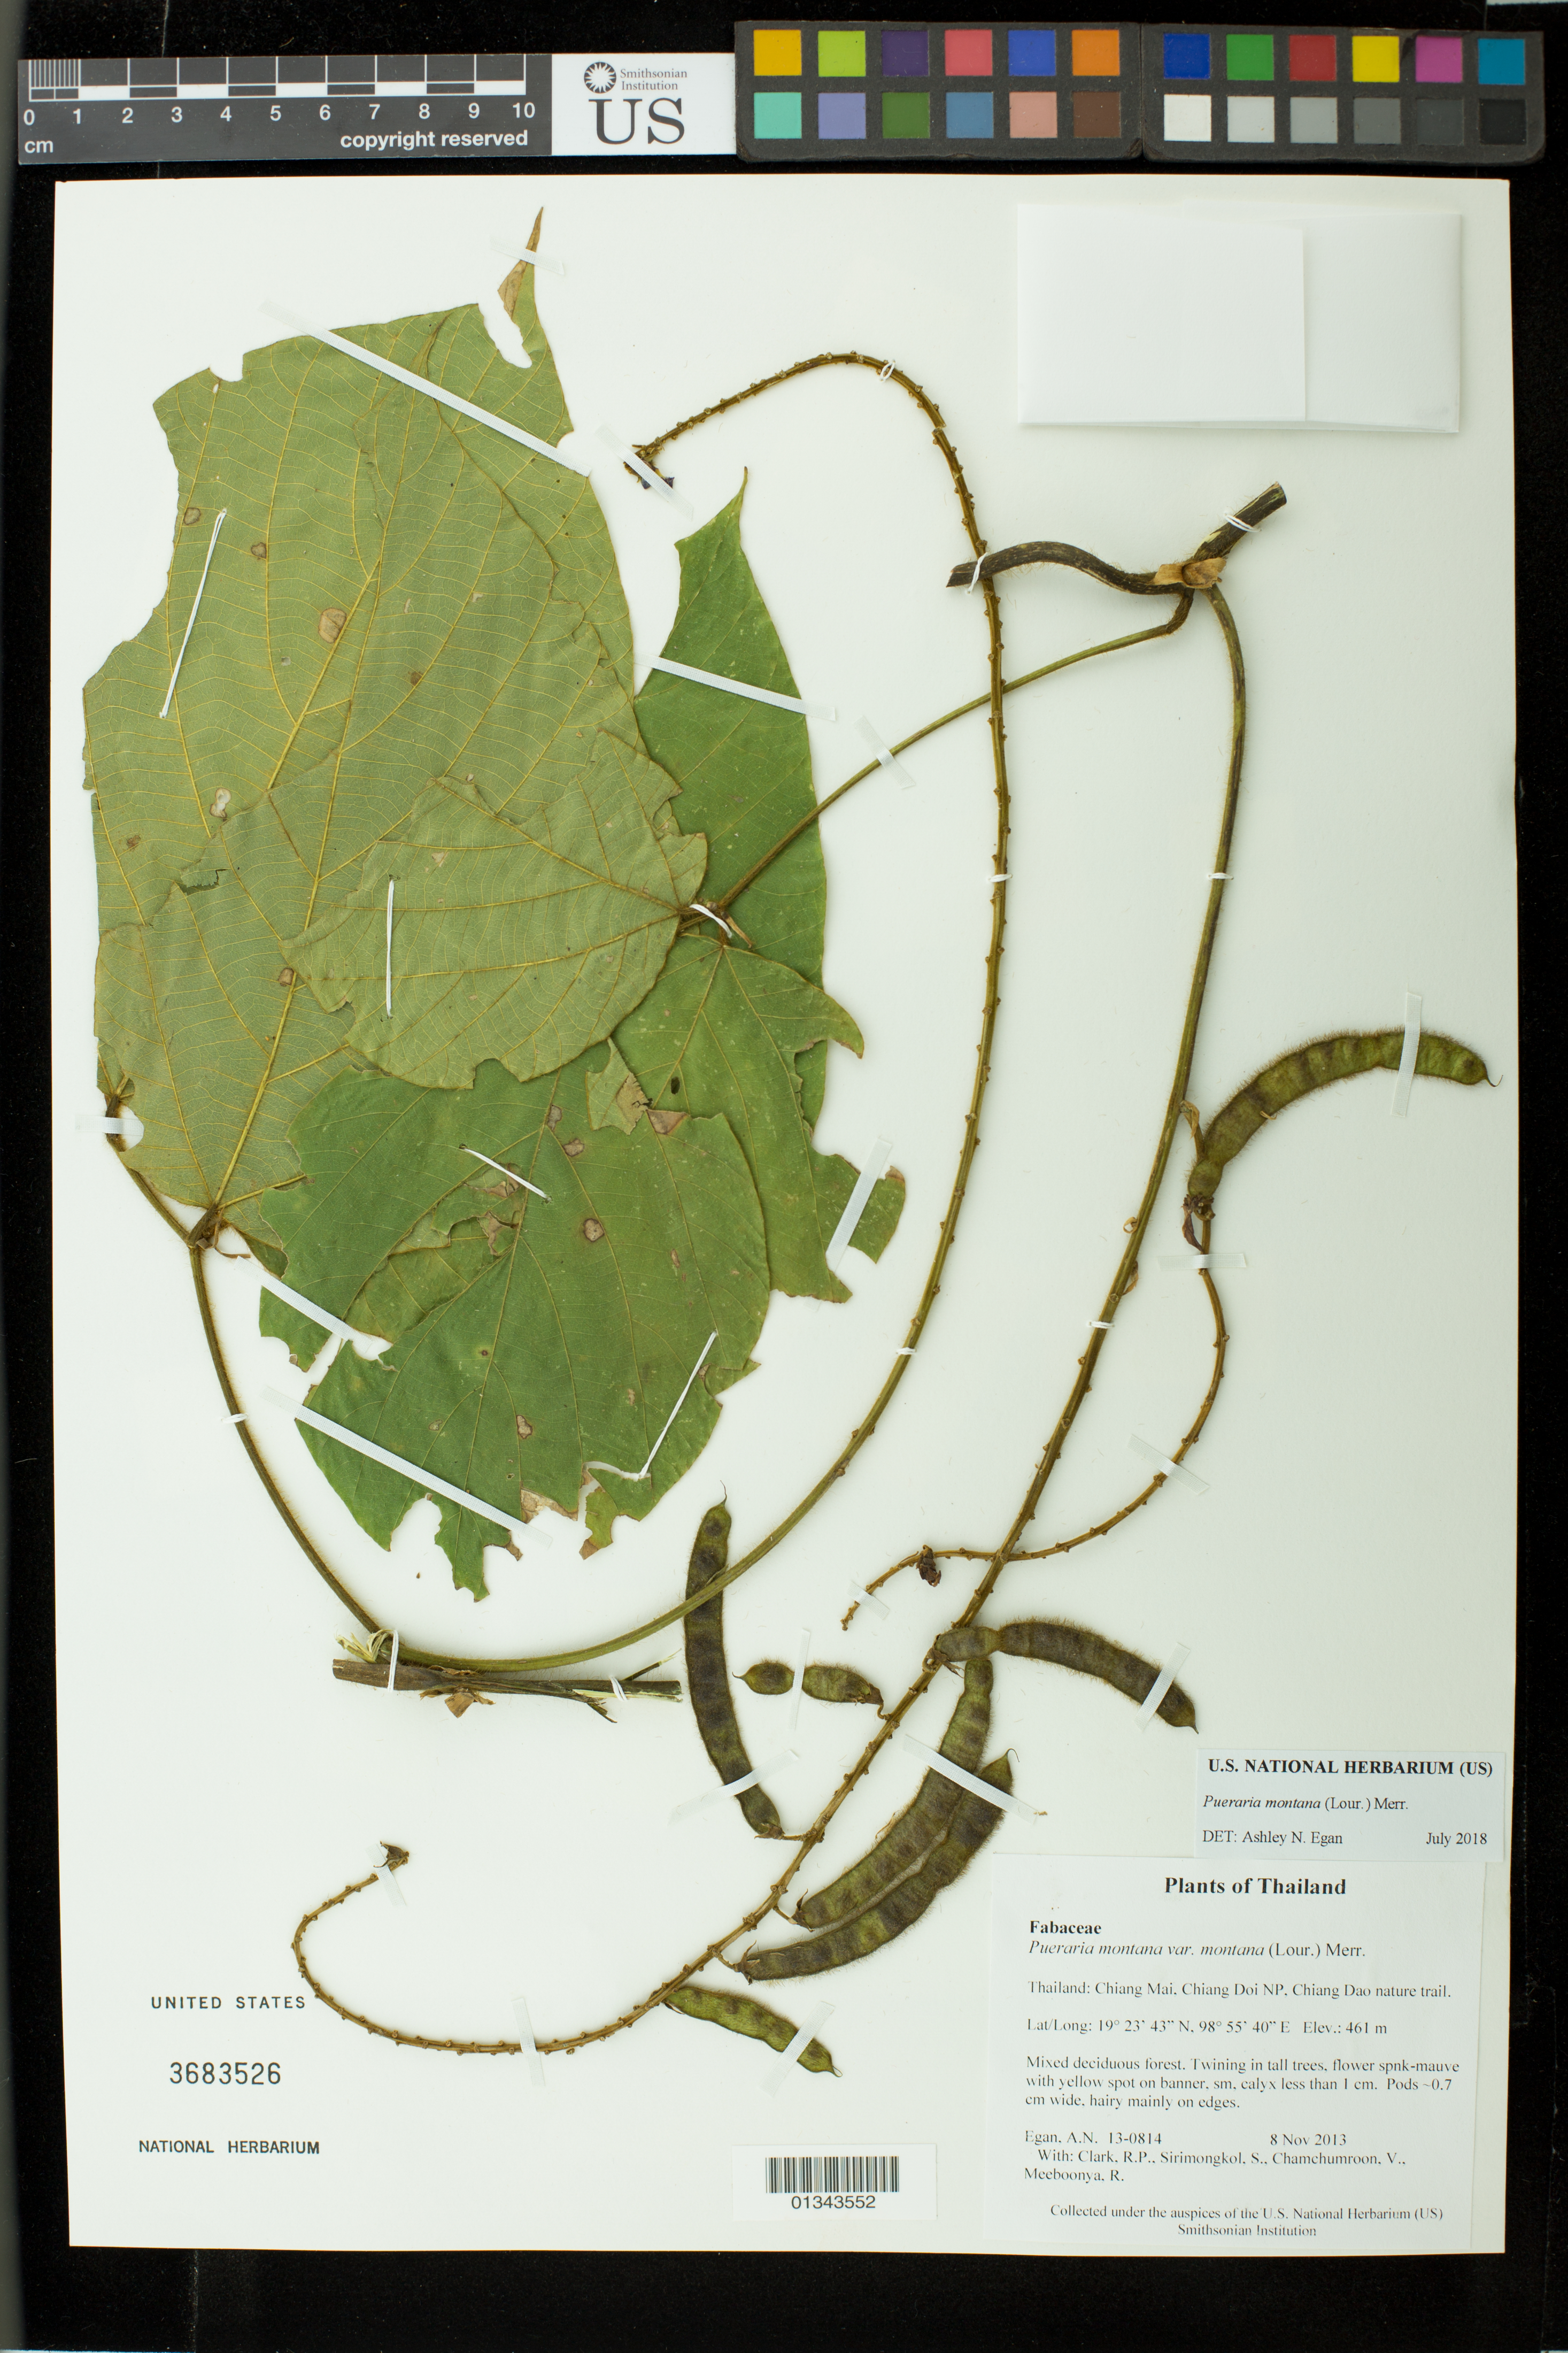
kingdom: Plantae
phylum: Tracheophyta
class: Magnoliopsida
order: Fabales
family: Fabaceae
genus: Pueraria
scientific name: Pueraria montana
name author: (Lour.) Merr.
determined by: Egan, Ashley N., (US), Smithsonian Institution - National Museum of Natural History (UNITED STATES)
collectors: A. N. Egan, R. P. Clark, S. Sirimongkol, V. Chamchumroon & R. Meeboonya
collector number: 13-0814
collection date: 2013-11-08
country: Thailand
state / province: Chiang Mai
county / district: Mueang Chiang Mai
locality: Chiang Doi NP, Chiang Dao nature trail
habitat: Mixed deciduous forest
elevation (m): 461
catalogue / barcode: US 3683526